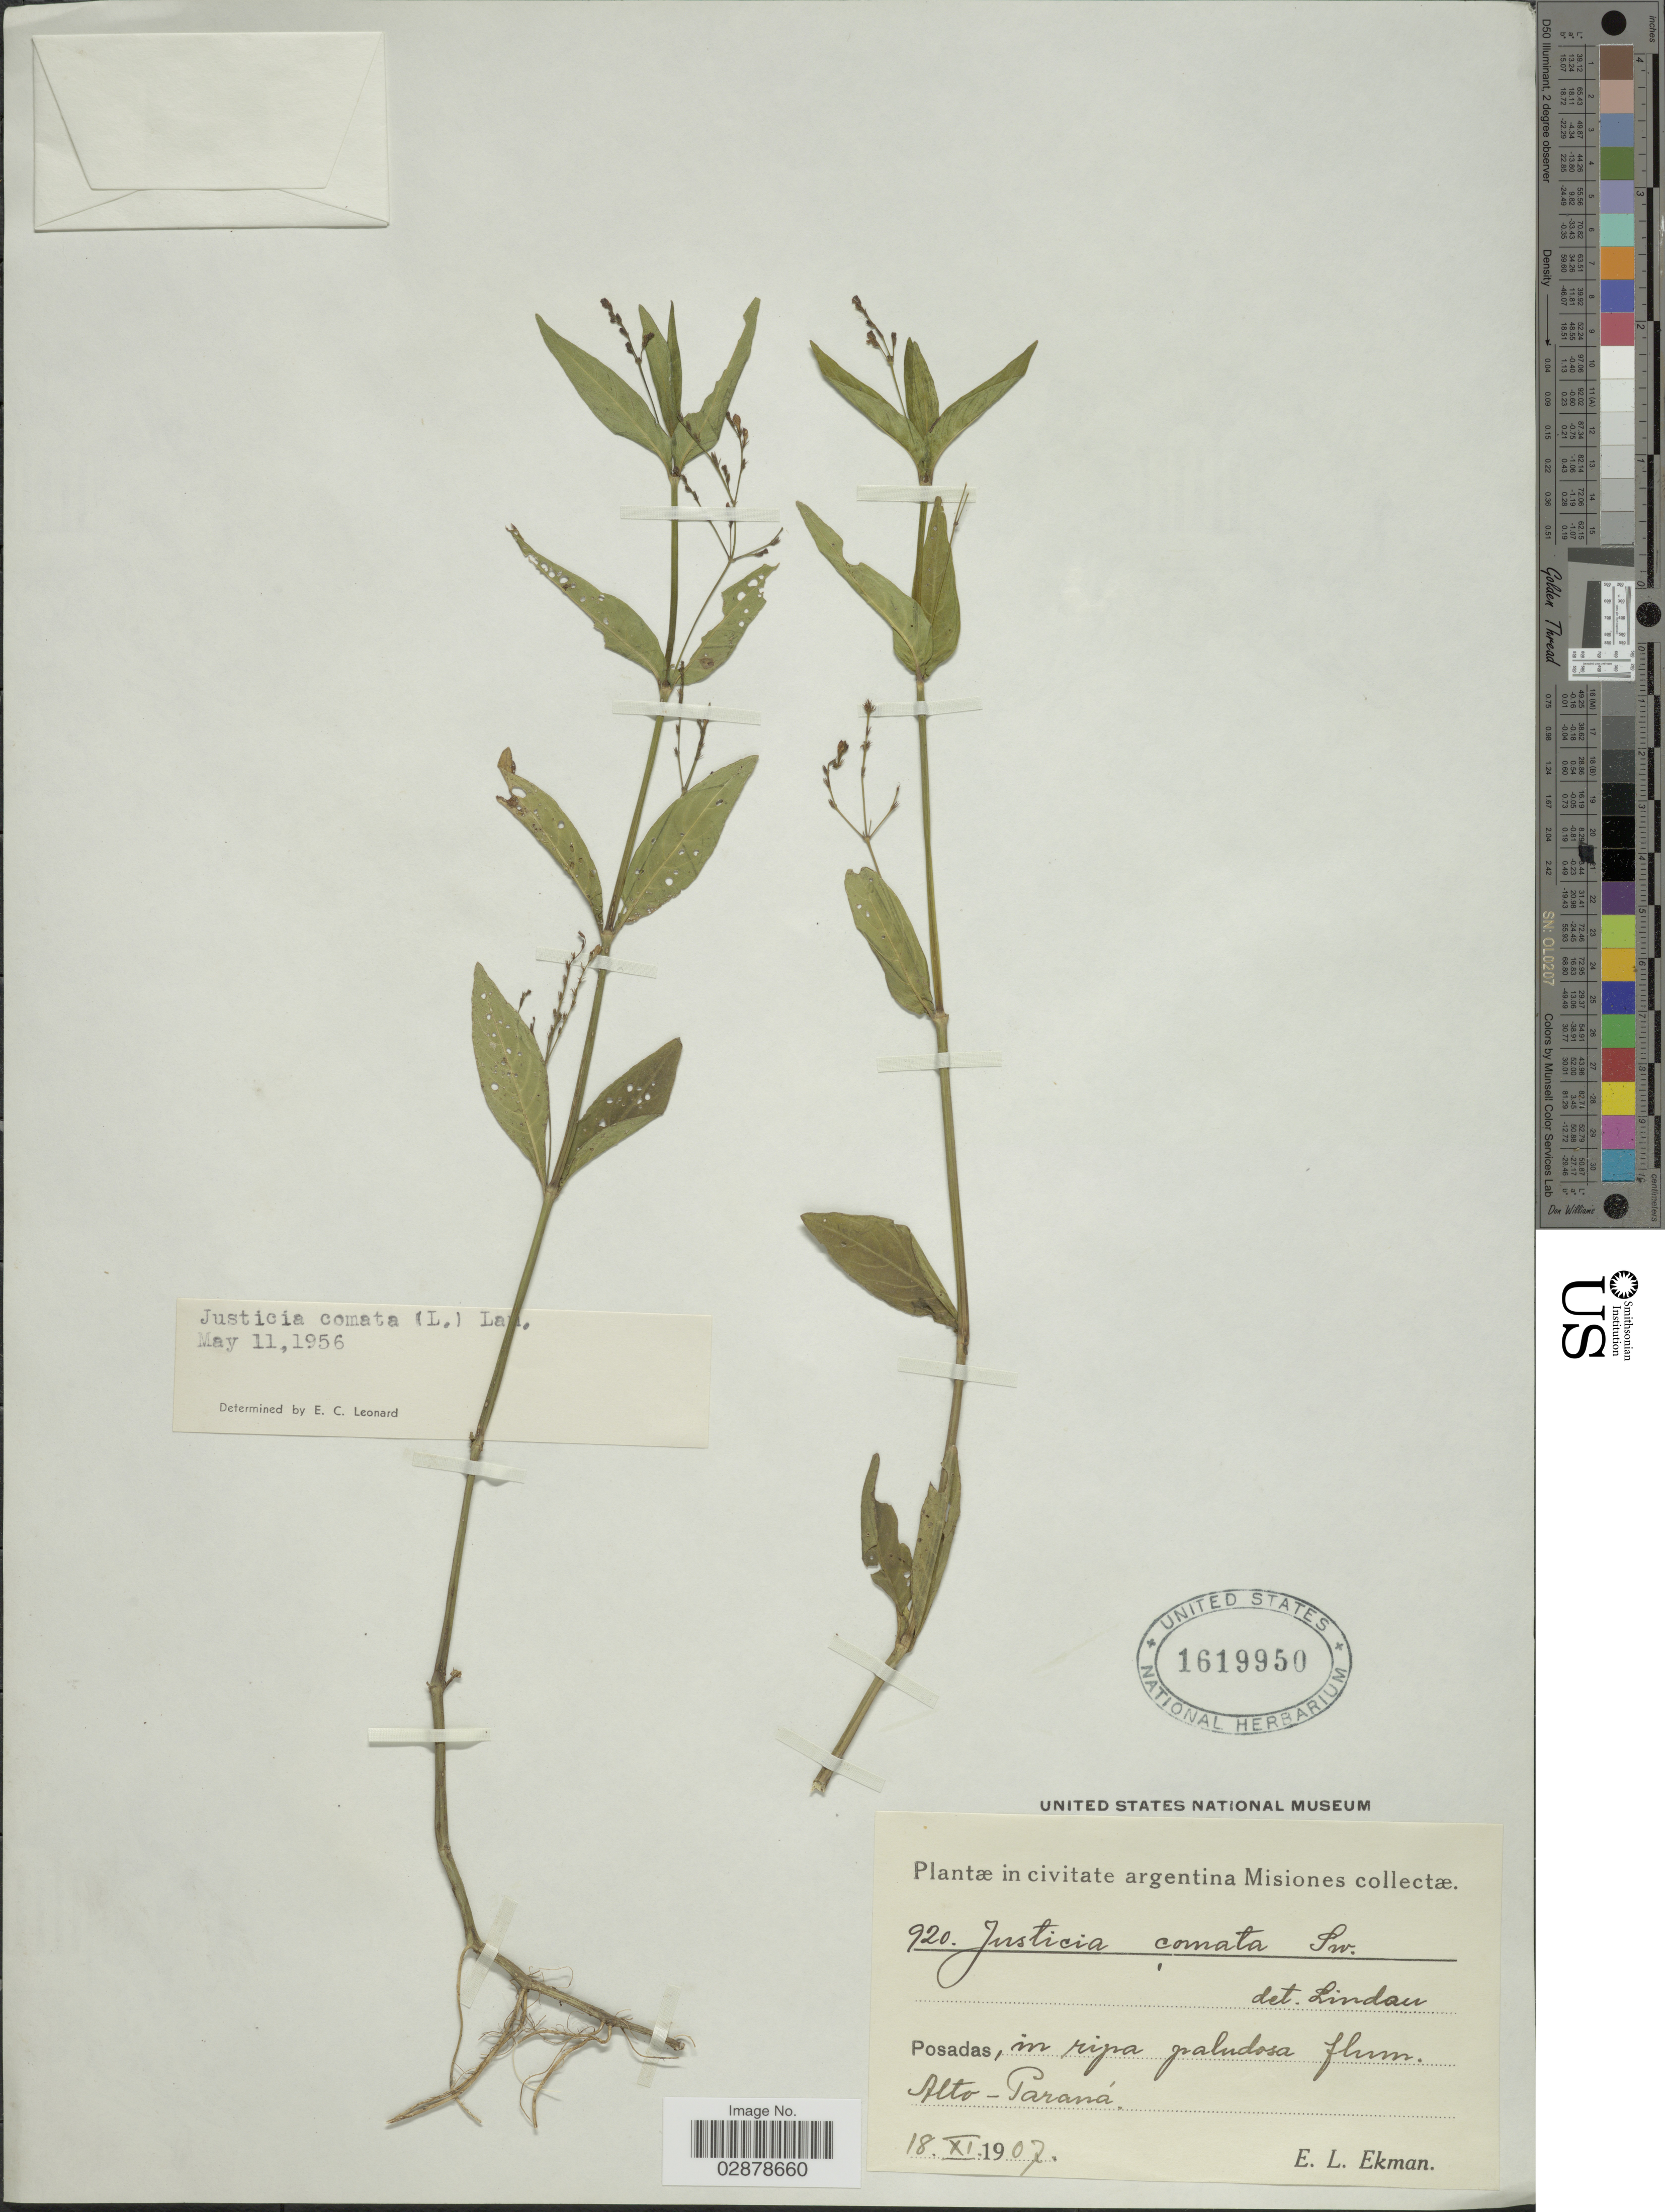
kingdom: Plantae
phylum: Tracheophyta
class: Magnoliopsida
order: Lamiales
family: Acanthaceae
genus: Justicia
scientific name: Justicia comata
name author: (L.) Lam.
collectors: E. L. Ekman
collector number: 920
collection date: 1907-11-18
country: Argentina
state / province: Misiones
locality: Posadas, in rip paludosa flum. Alto-Paraná.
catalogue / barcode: US 1619950